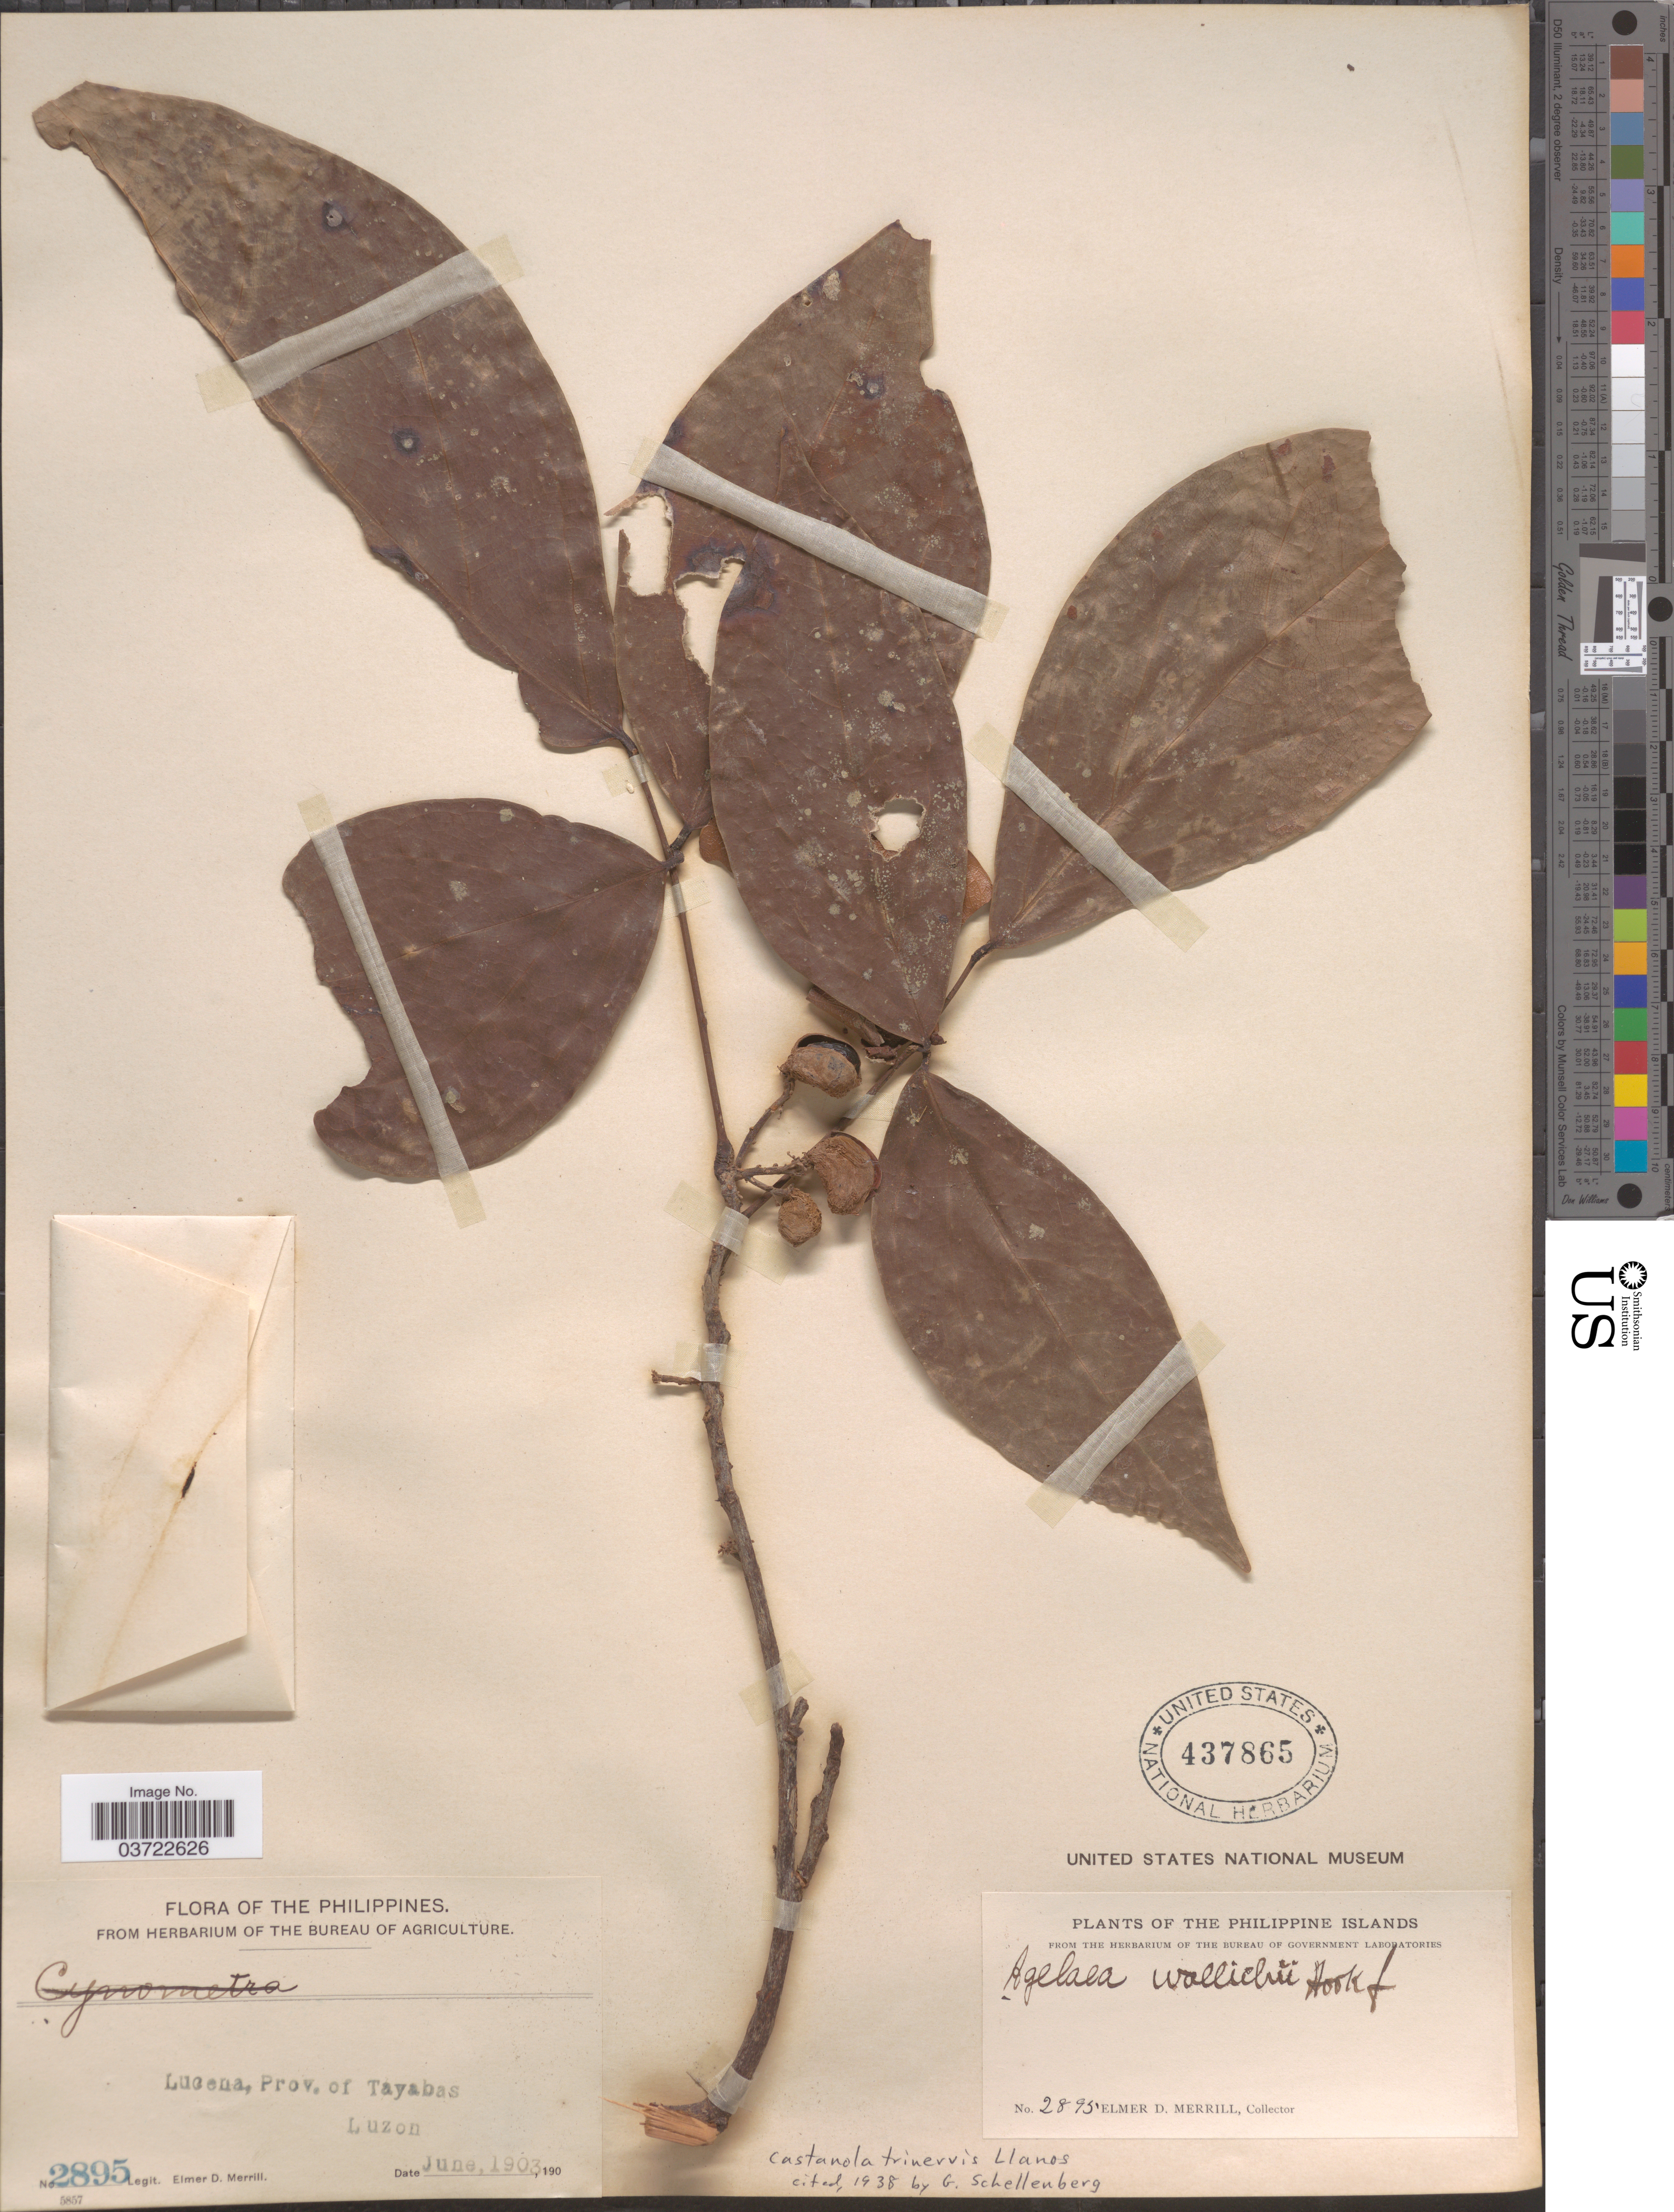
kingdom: Plantae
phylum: Tracheophyta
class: Magnoliopsida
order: Oxalidales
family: Connaraceae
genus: Agelaea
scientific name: Agelaea trinervis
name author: (Llanos) Merr.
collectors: E. D. Merrill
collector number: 2895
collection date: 1903-06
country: Philippines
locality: Lucena, prov. of Tayabas. The Philippine Islands.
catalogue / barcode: US 437865